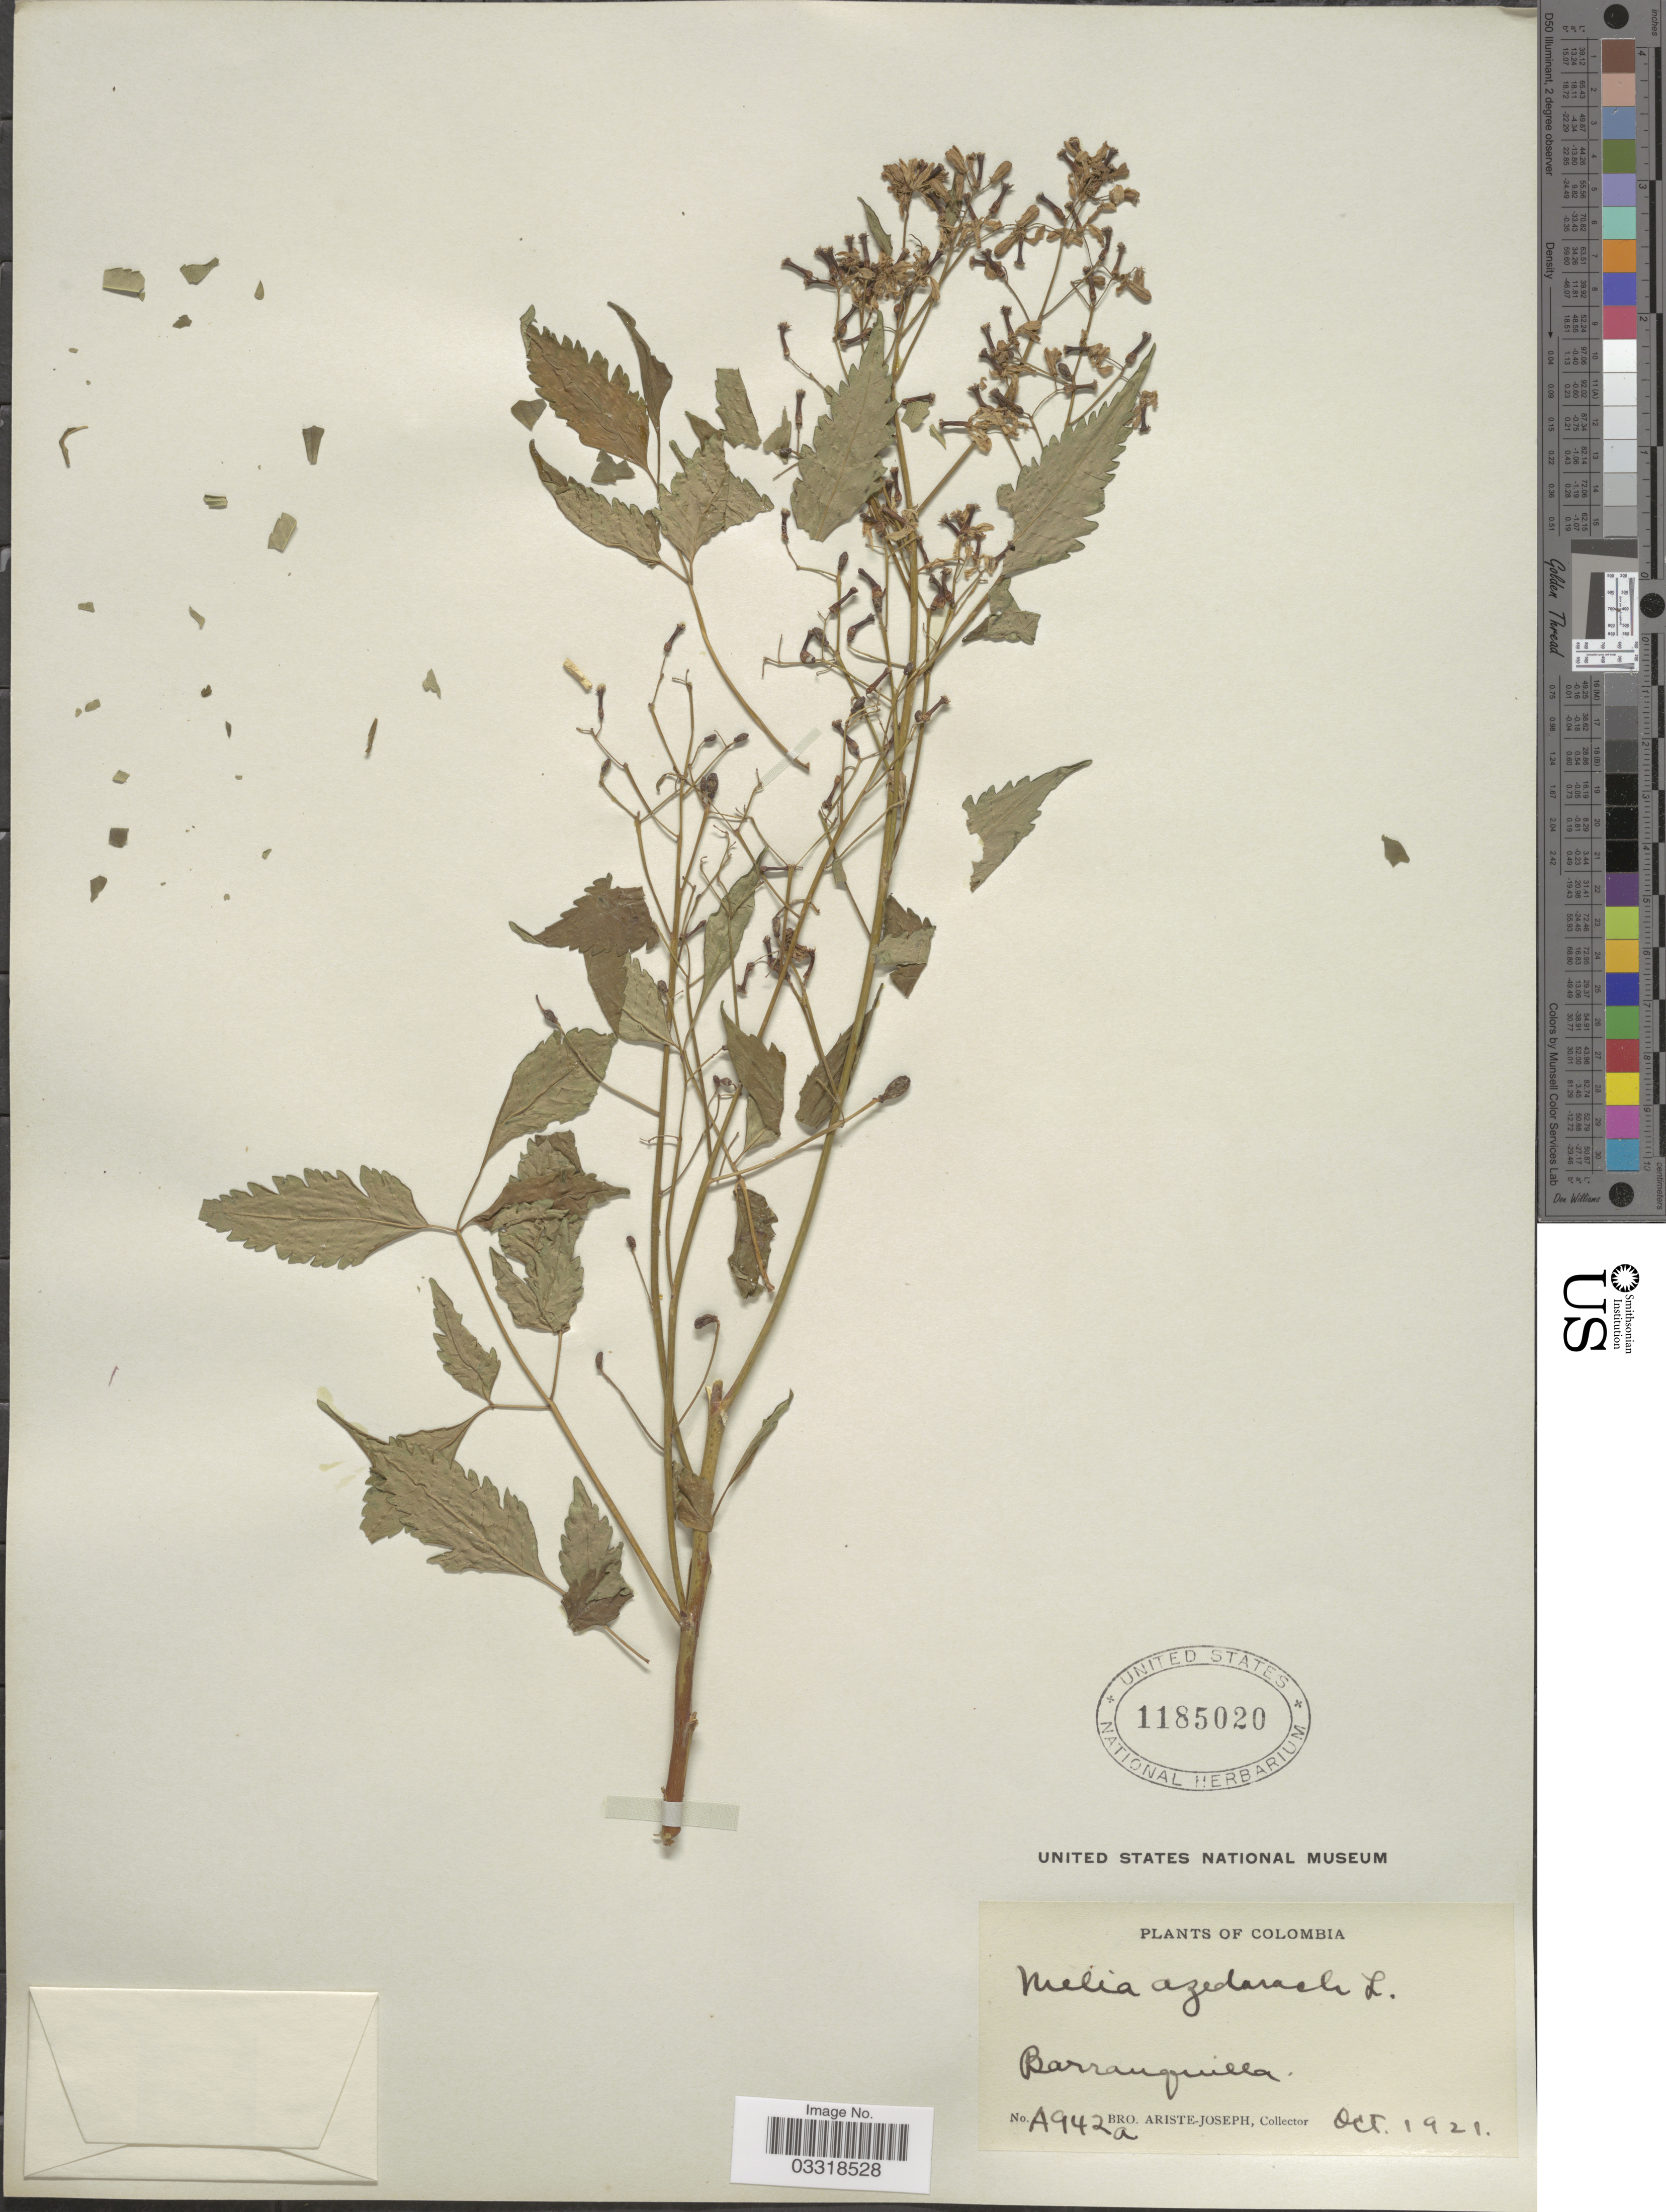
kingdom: Plantae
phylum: Tracheophyta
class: Magnoliopsida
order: Sapindales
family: Meliaceae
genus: Melia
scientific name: Melia azedarach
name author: L.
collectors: Bro. Ariste-Joseph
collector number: A942a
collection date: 1921-10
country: Colombia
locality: Barranquilla.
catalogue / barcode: US 1185020